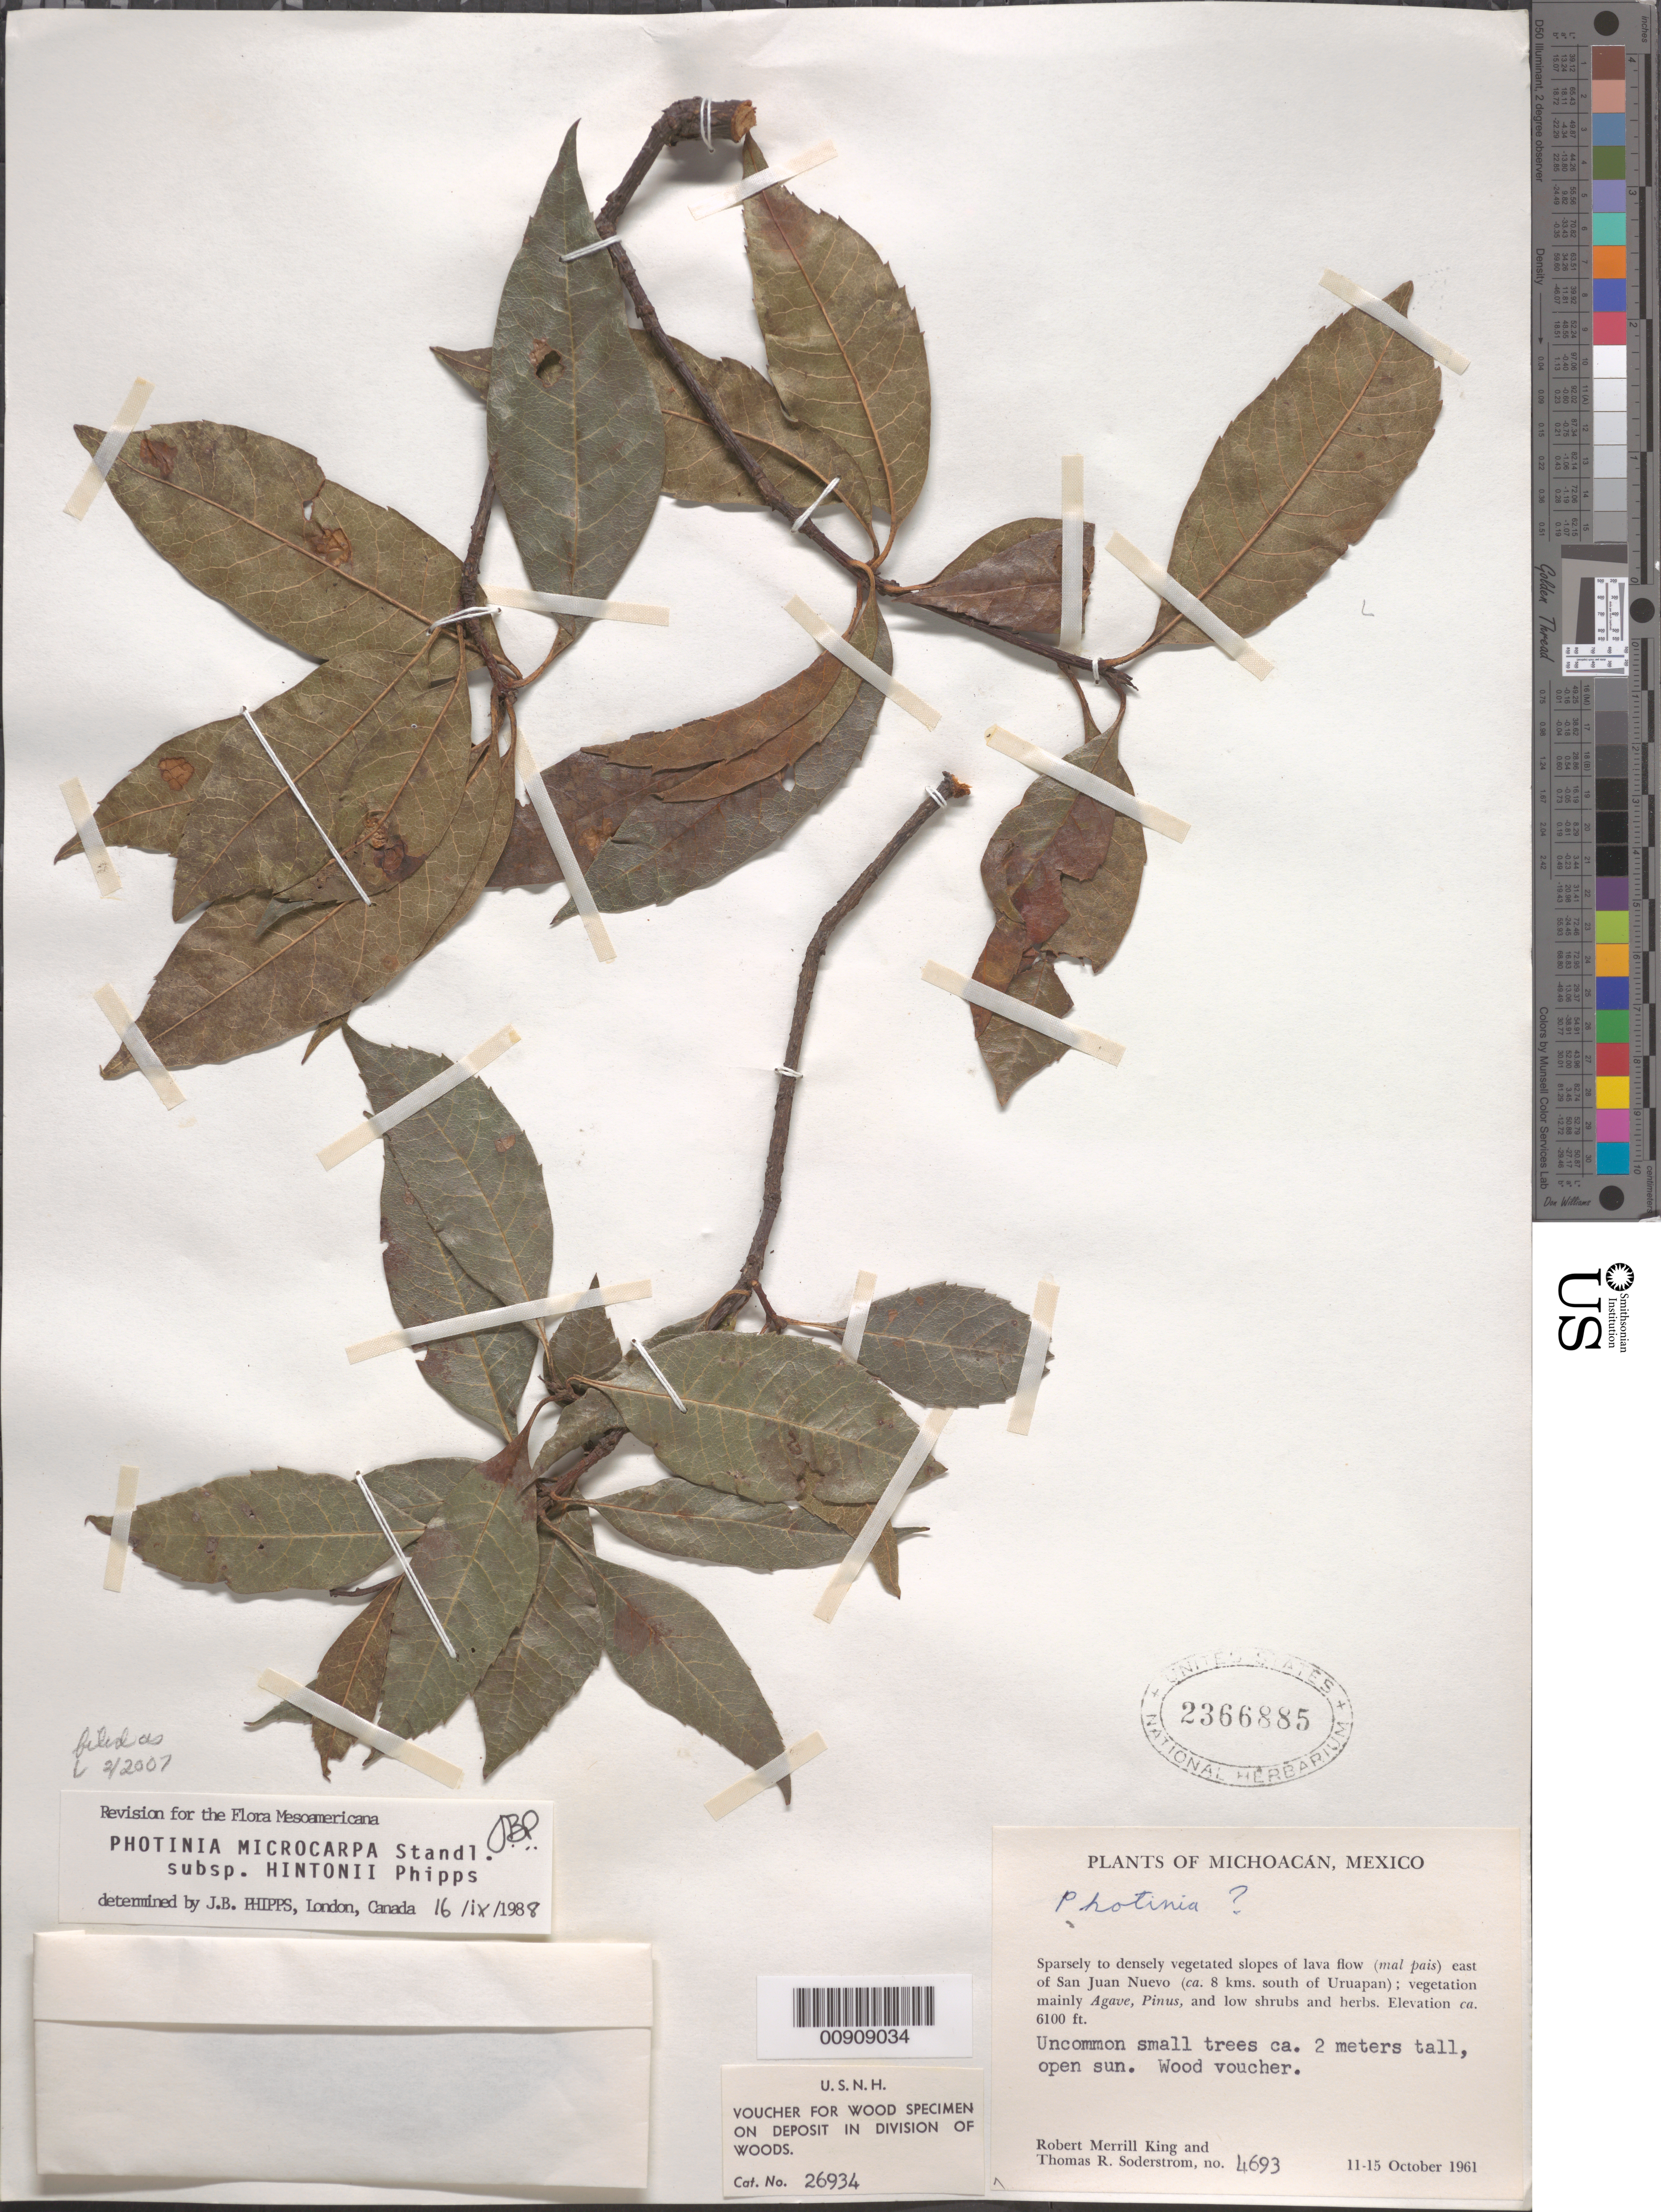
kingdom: Plantae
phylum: Tracheophyta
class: Magnoliopsida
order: Rosales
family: Rosaceae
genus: Phippsiomeles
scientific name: Phippsiomeles microcarpa subsp. hintonii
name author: (J.B. Phipps) B.B. Liu & J. Wen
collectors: R. M. King & T. R. Soderstrom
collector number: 4693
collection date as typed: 11 Oct 1961 to 15 Oct 1961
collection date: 1961-10-11/1961-10-15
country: Mexico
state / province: Michoacán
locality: Sparsely to densely vegetated slopes of lava flow (mal pais) east of San Juan Nuevo (ca. 8 kms. South of Uruapan).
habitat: Vegetation mainly Agave, Pinus, and low shrubs and herbs. Open sun.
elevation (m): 1859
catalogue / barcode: US 2366885